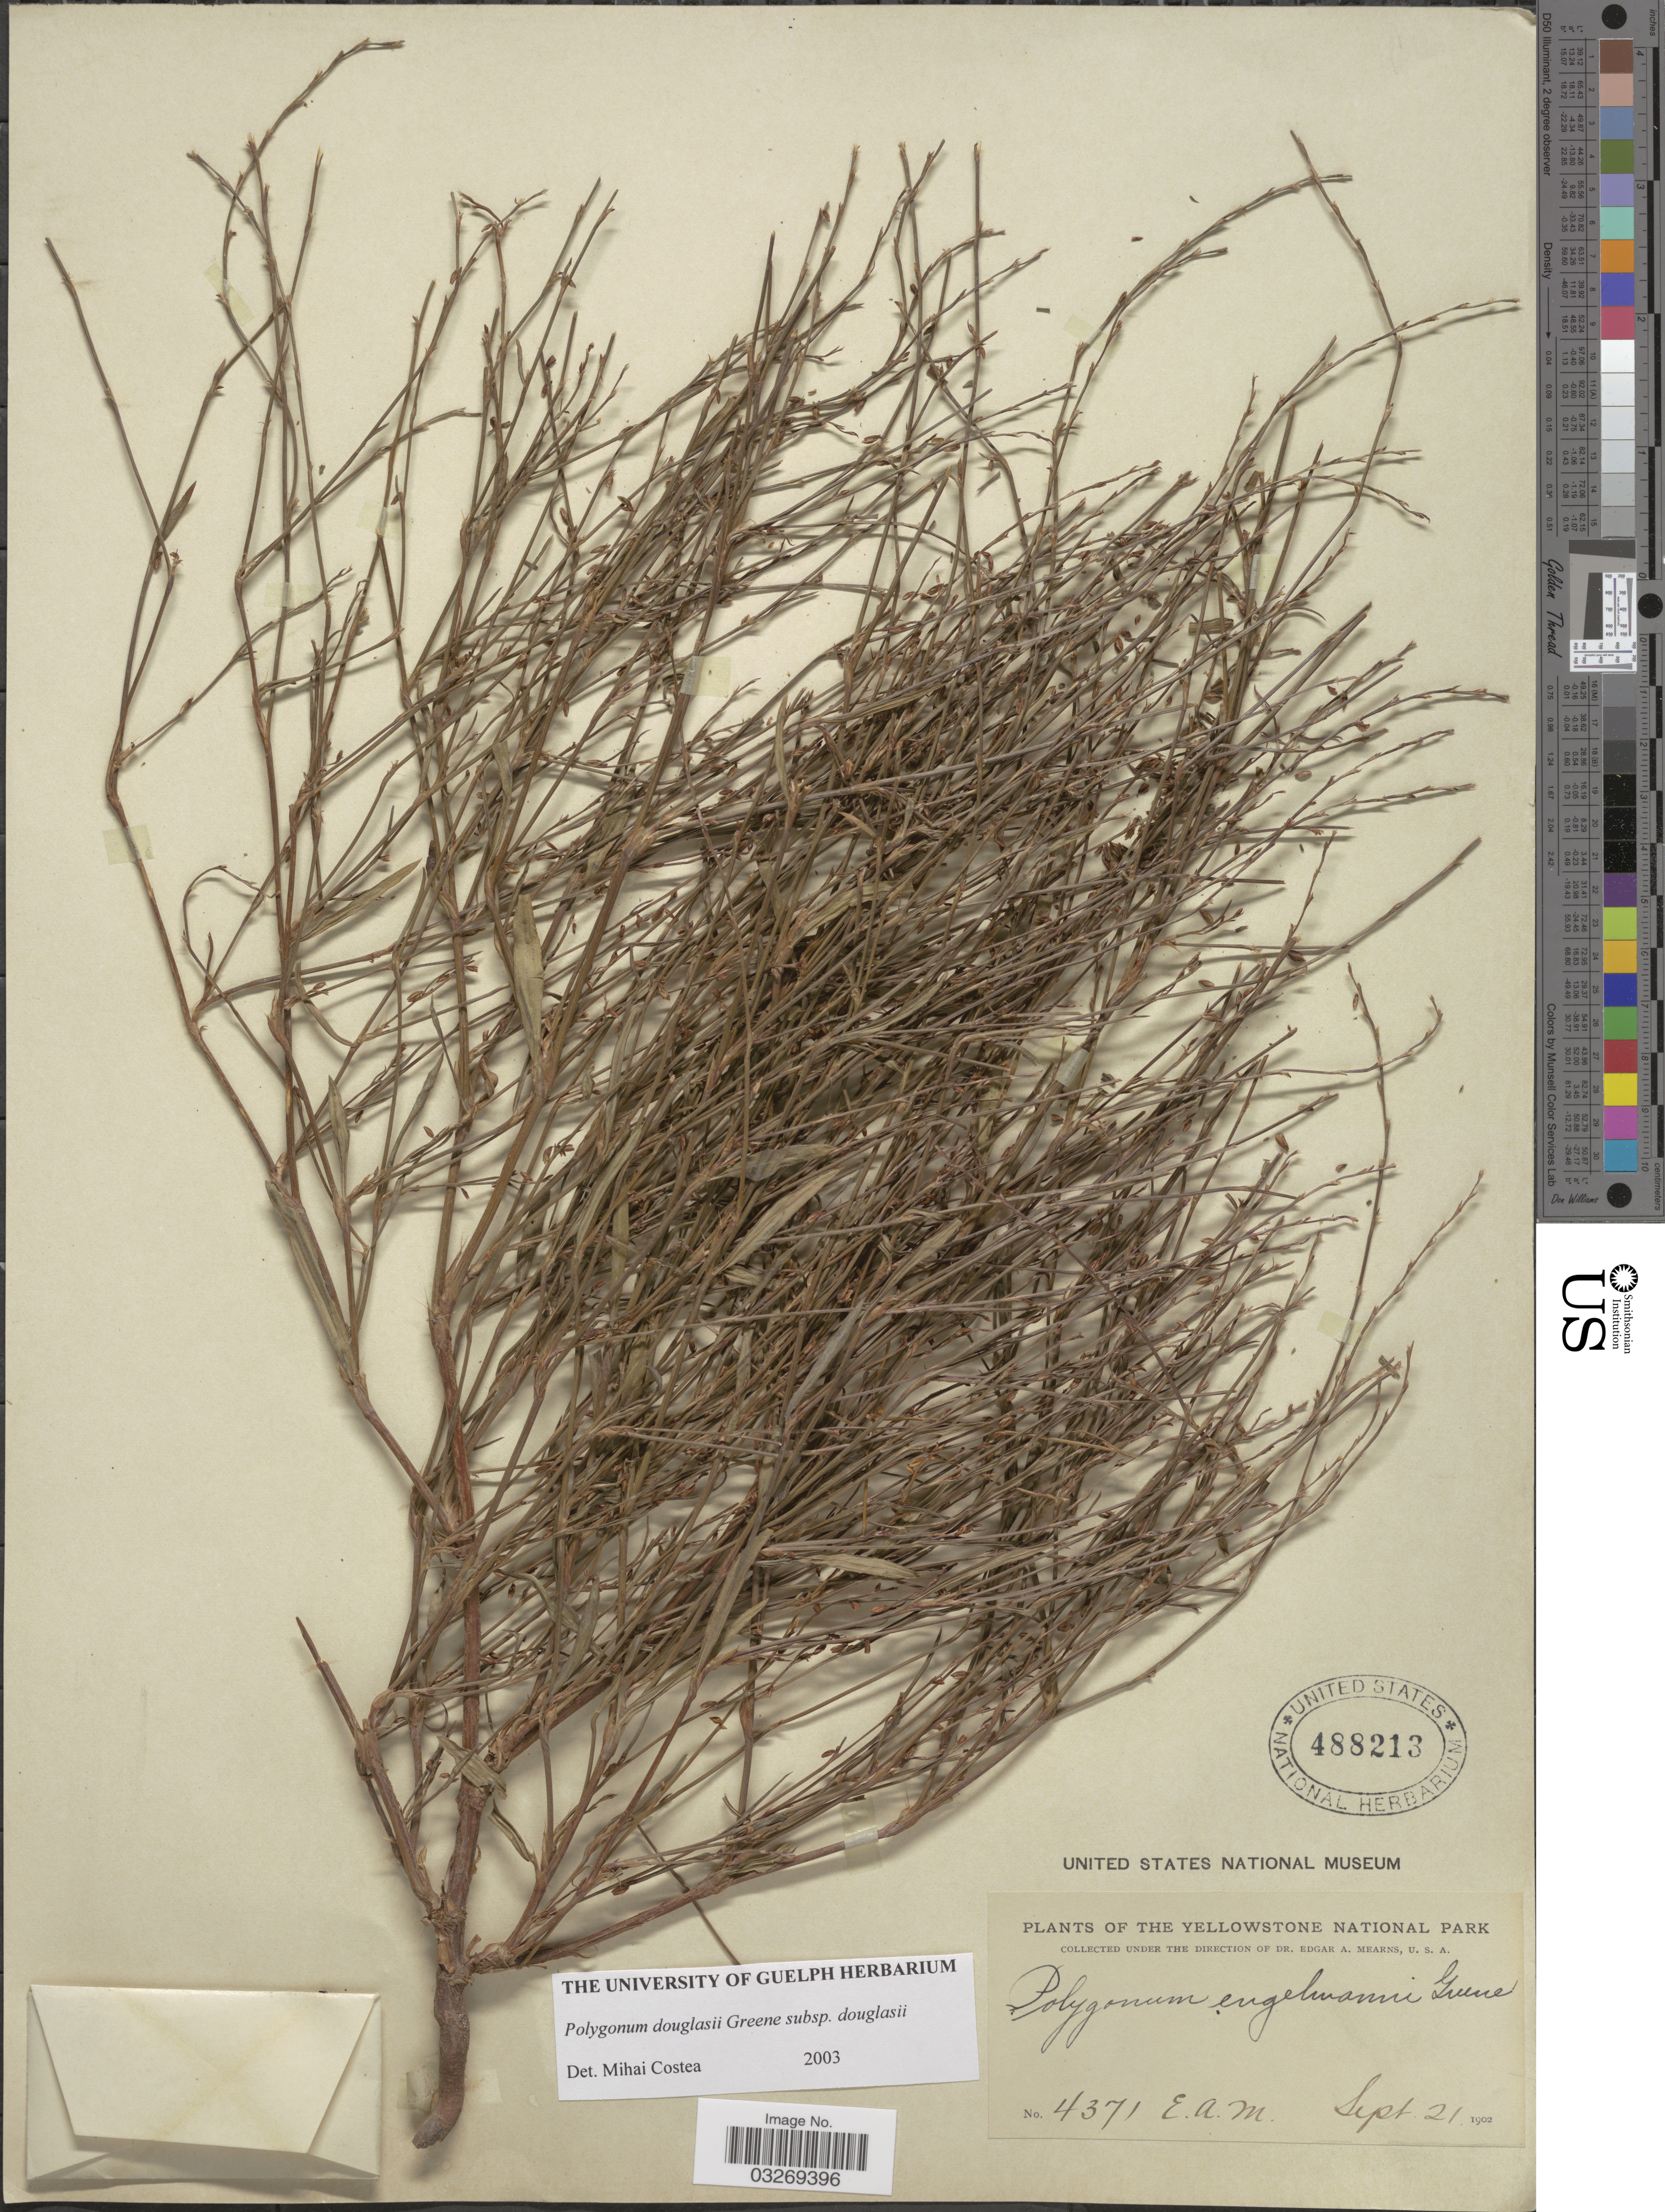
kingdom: Plantae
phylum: Tracheophyta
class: Magnoliopsida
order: Caryophyllales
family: Polygonaceae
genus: Polygonum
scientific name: Polygonum douglasii subsp. douglasii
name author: Greene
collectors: E. A. Mearns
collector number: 4371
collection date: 1902-09-21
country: United States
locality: The Yellowstone National Park.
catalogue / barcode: US 488213